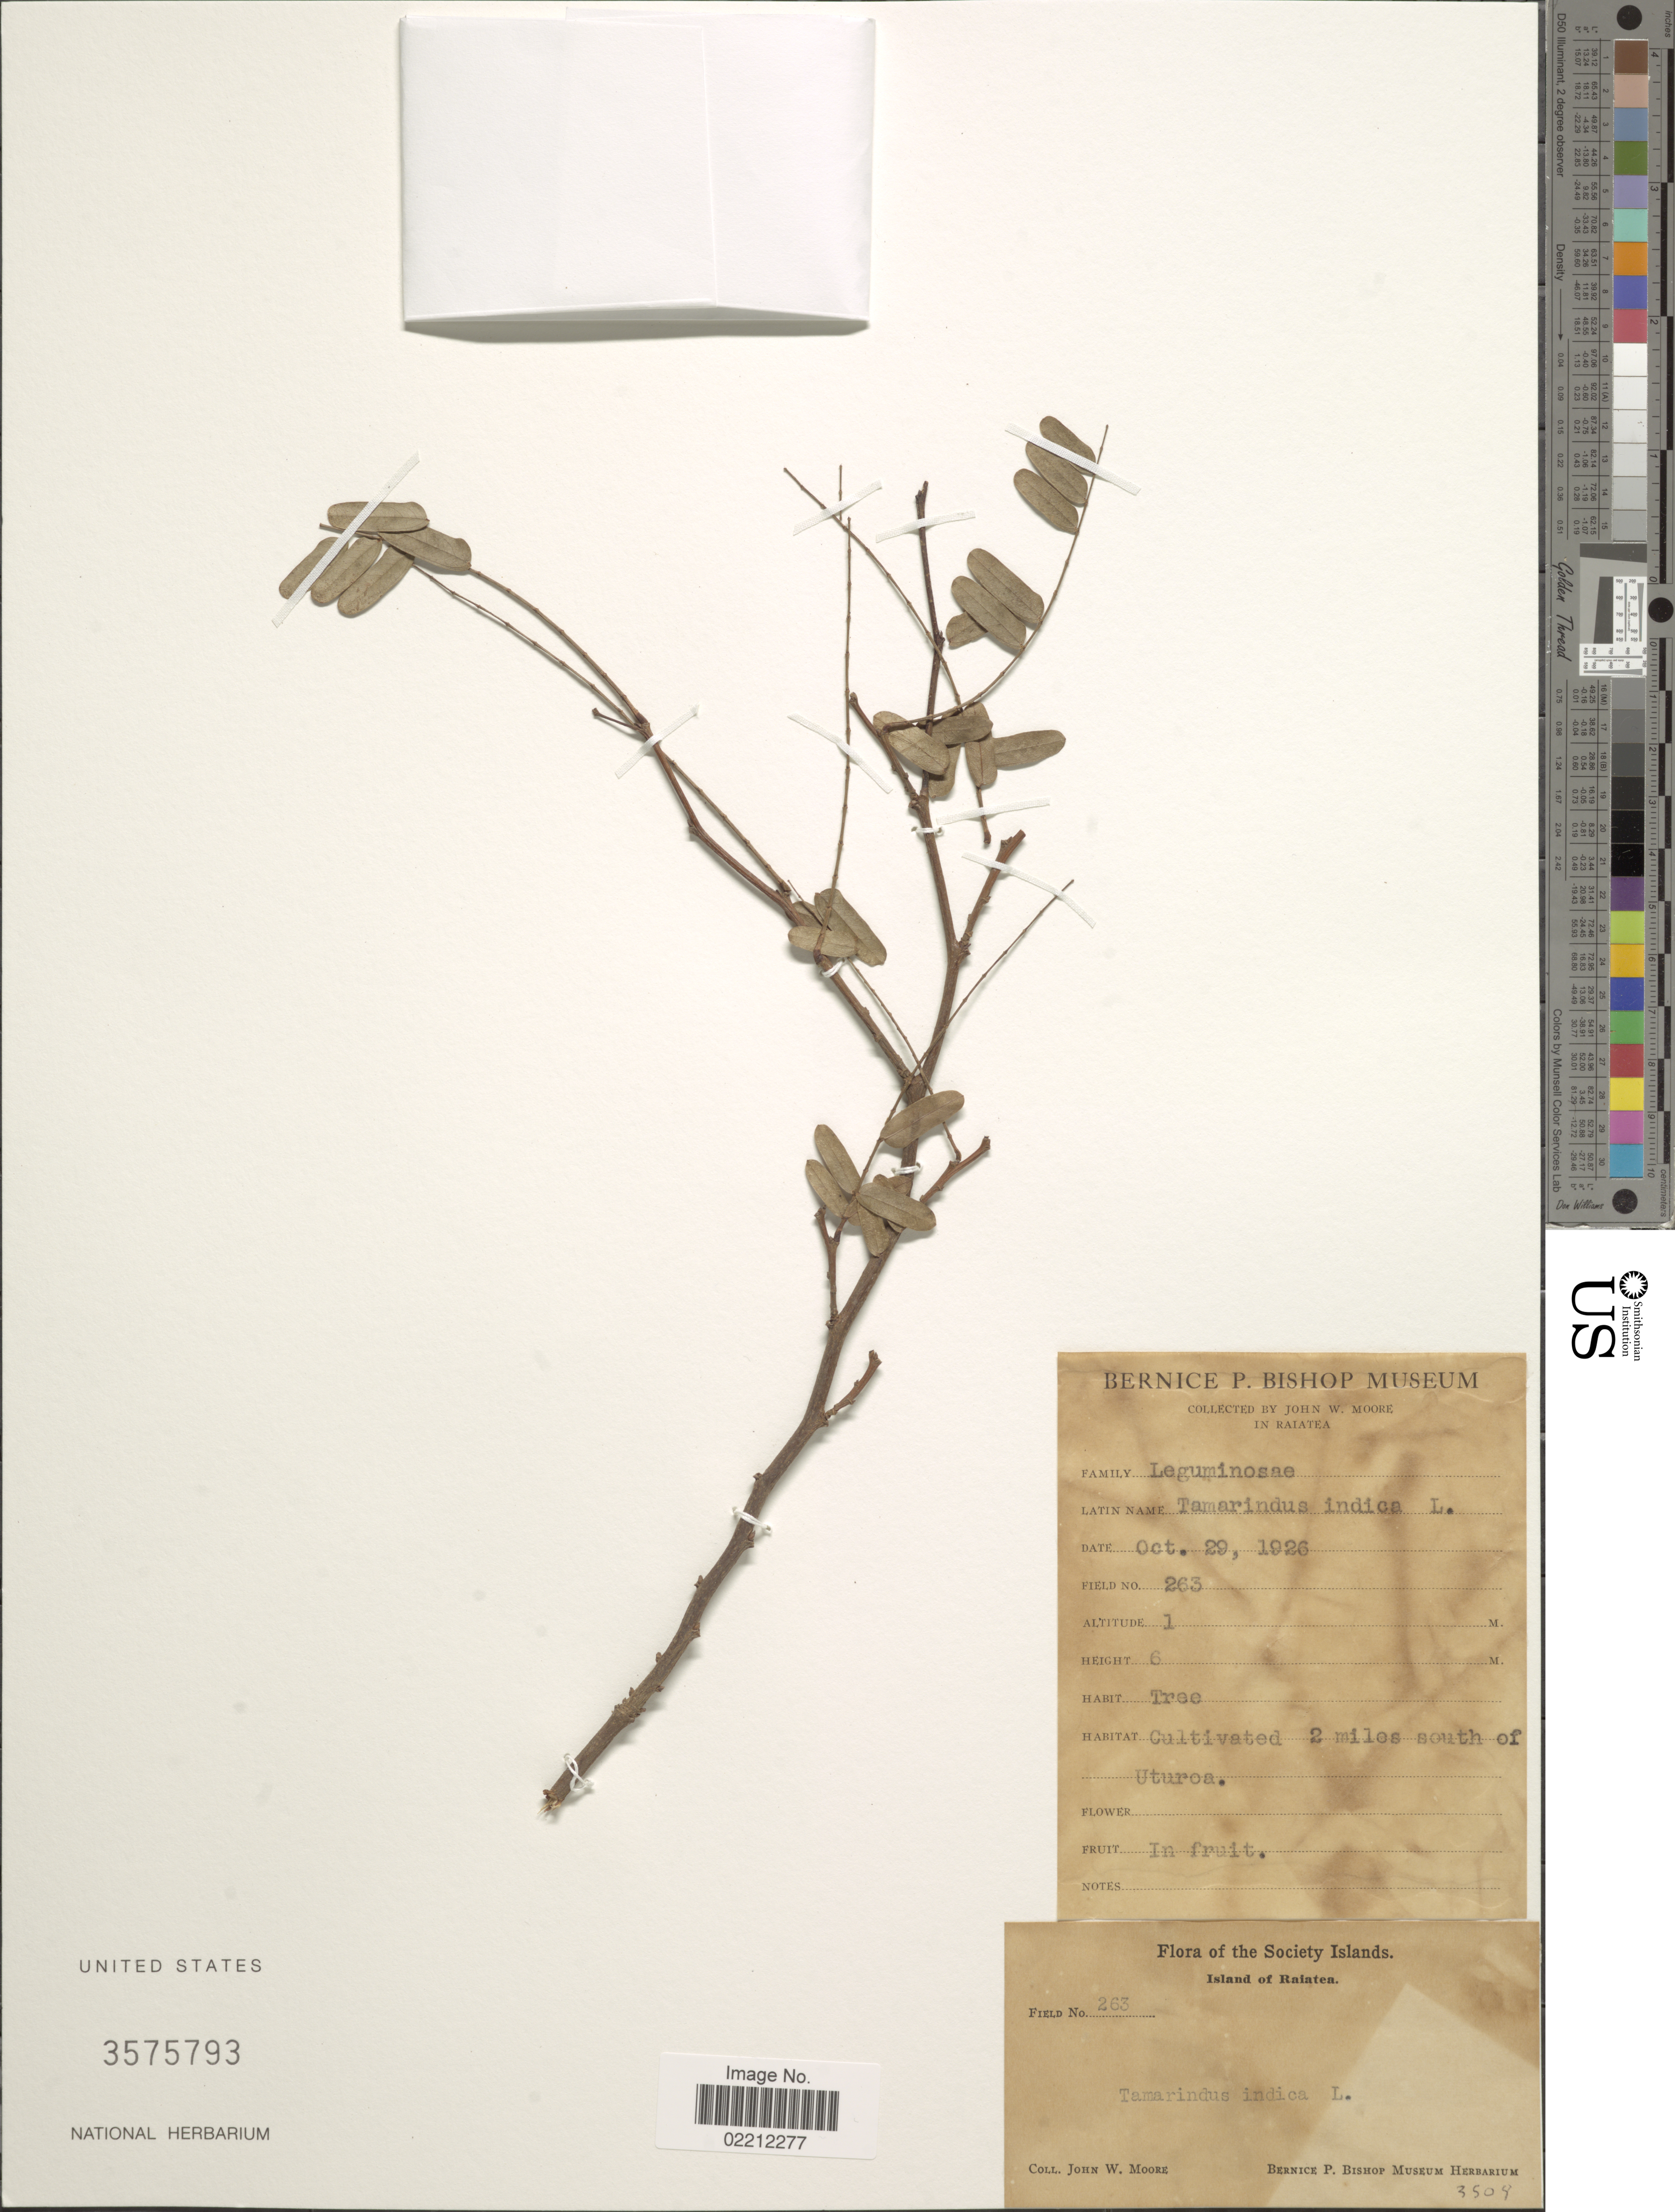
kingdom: Plantae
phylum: Tracheophyta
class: Magnoliopsida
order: Fabales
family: Fabaceae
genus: Tamarindus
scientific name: Tamarindus indica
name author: L.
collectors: J. Moore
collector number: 263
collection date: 1926-10-29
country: French Polynesia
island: Raiatea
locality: Society Island. Island of Raiatea. 2 miles south of Uturoa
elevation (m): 1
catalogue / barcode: US 3575793